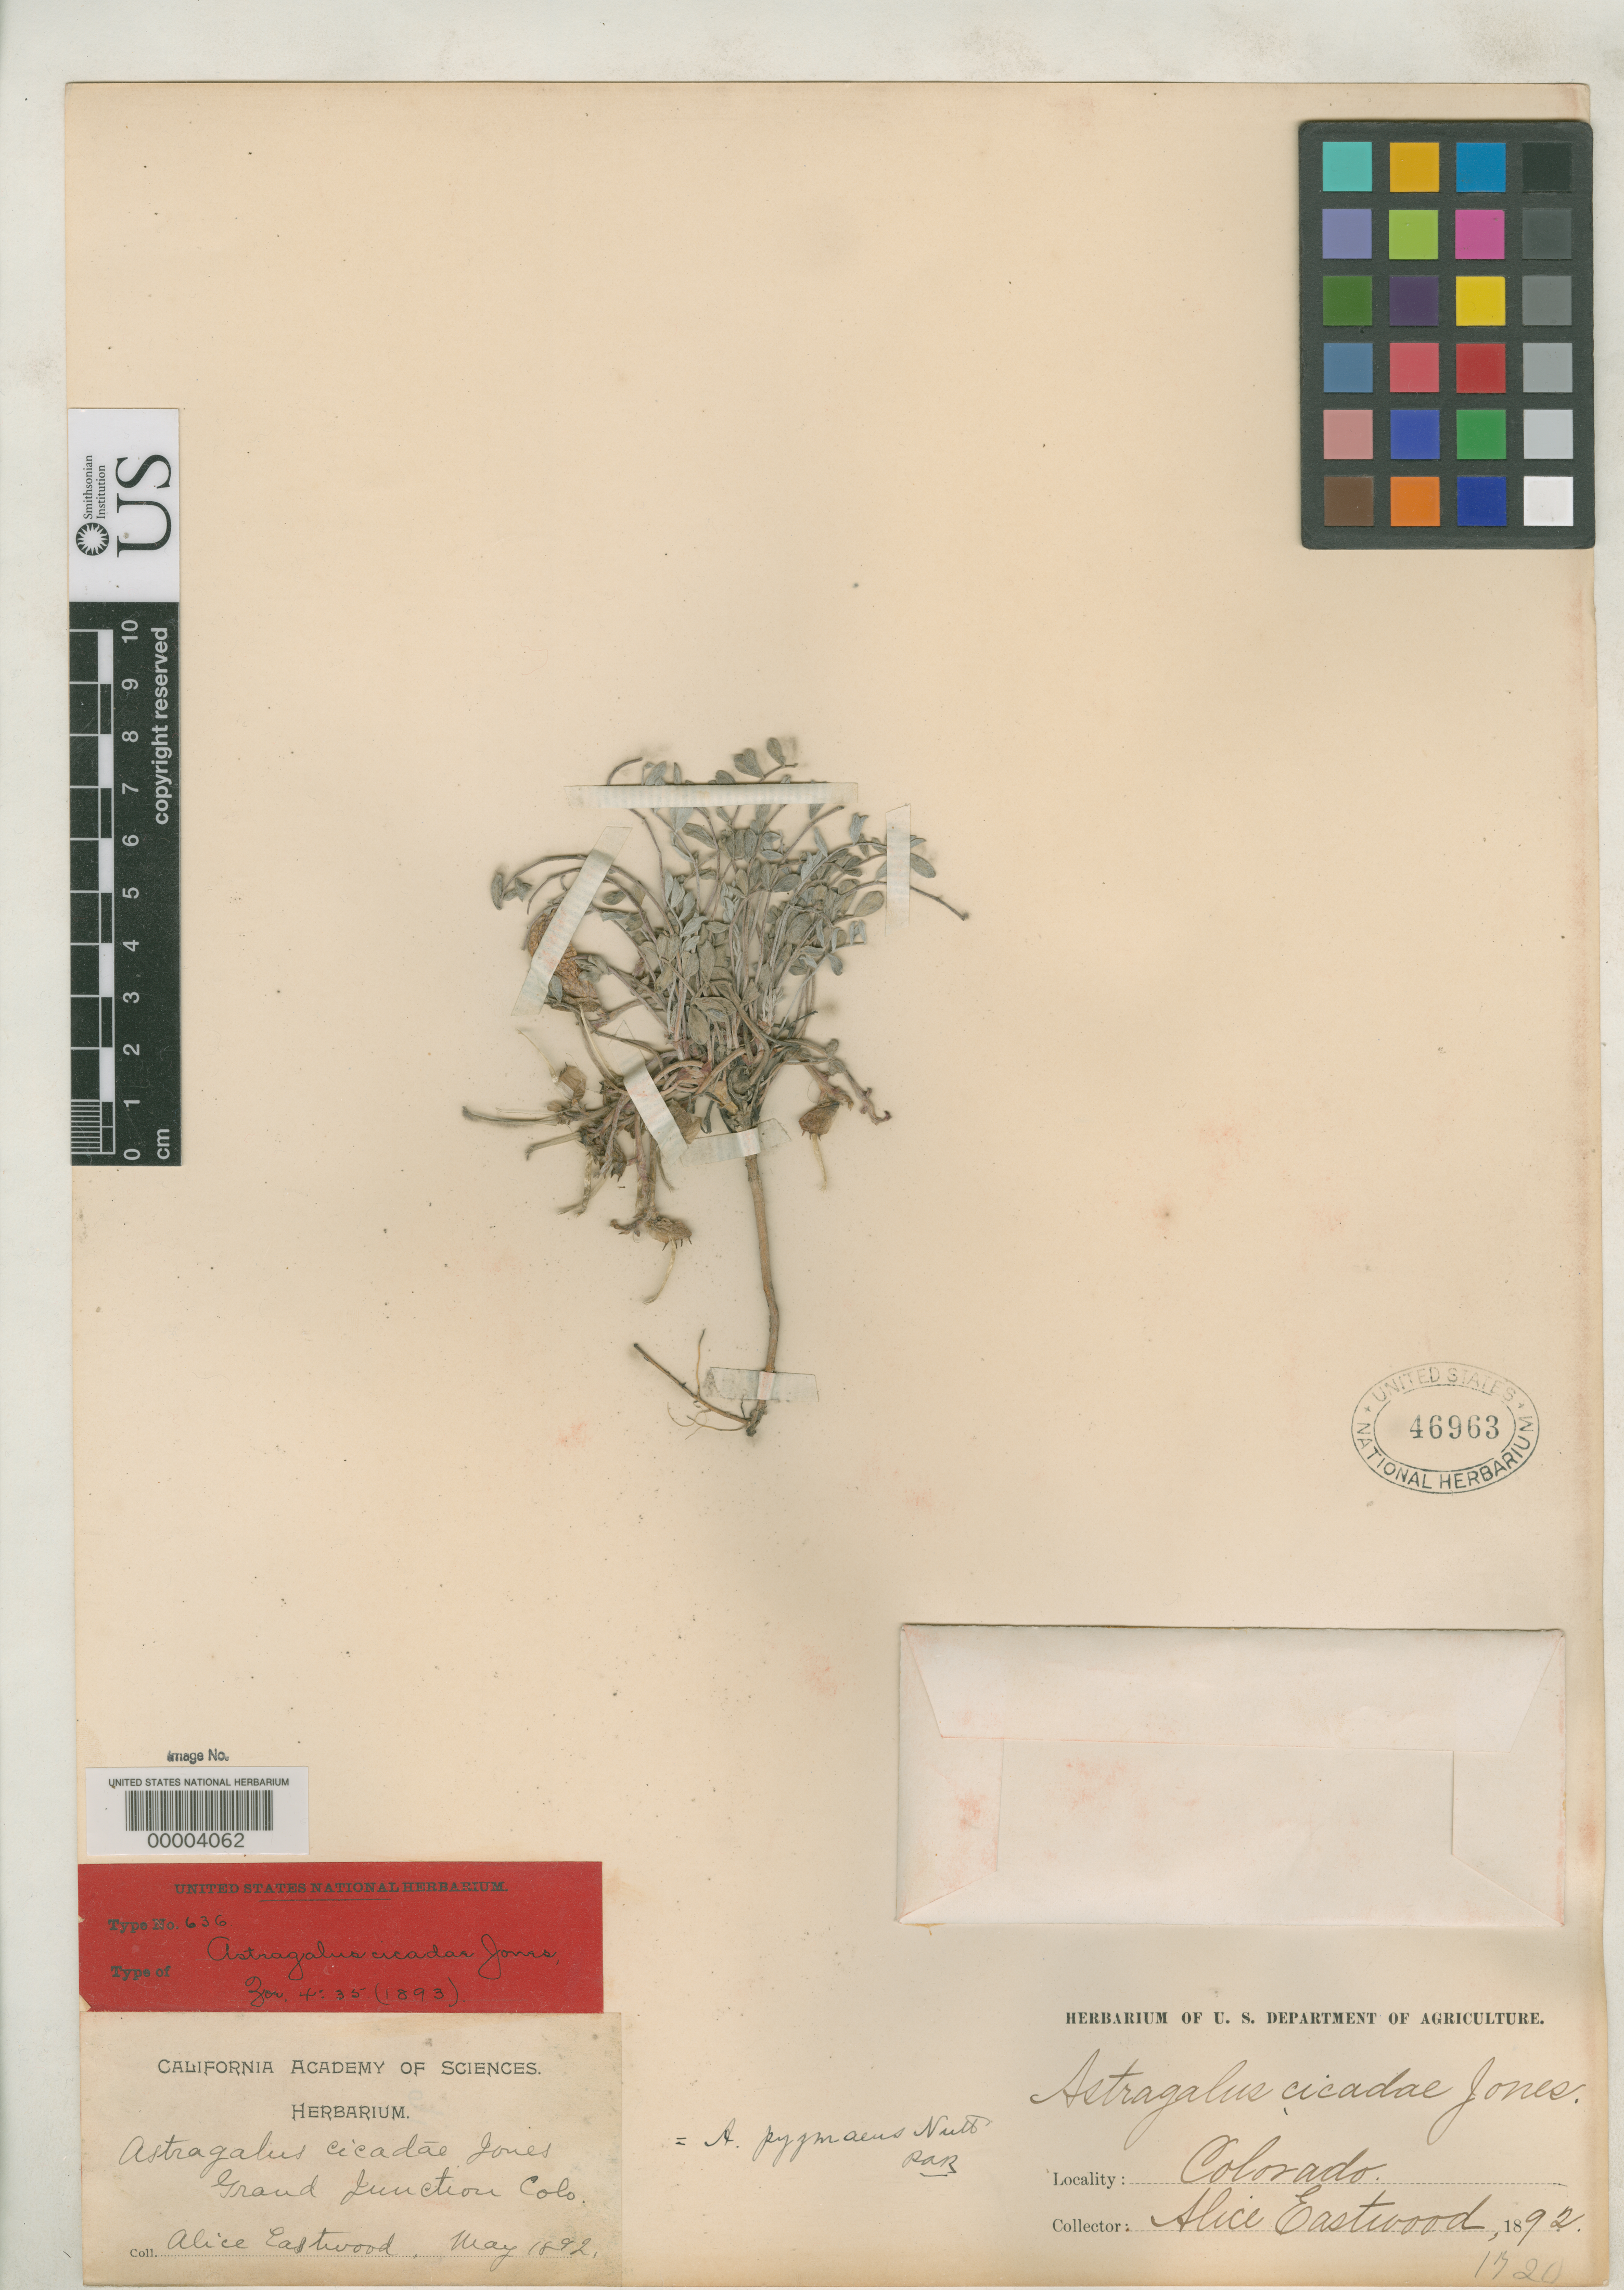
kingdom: Plantae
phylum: Tracheophyta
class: Magnoliopsida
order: Fabales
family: Fabaceae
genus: Astragalus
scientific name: Astragalus cicadae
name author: M.E. Jones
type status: Isotype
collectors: A. Eastwood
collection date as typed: May 1892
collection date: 1892-05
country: United States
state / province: Colorado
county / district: Mesa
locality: Grand Junction.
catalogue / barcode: US 46963